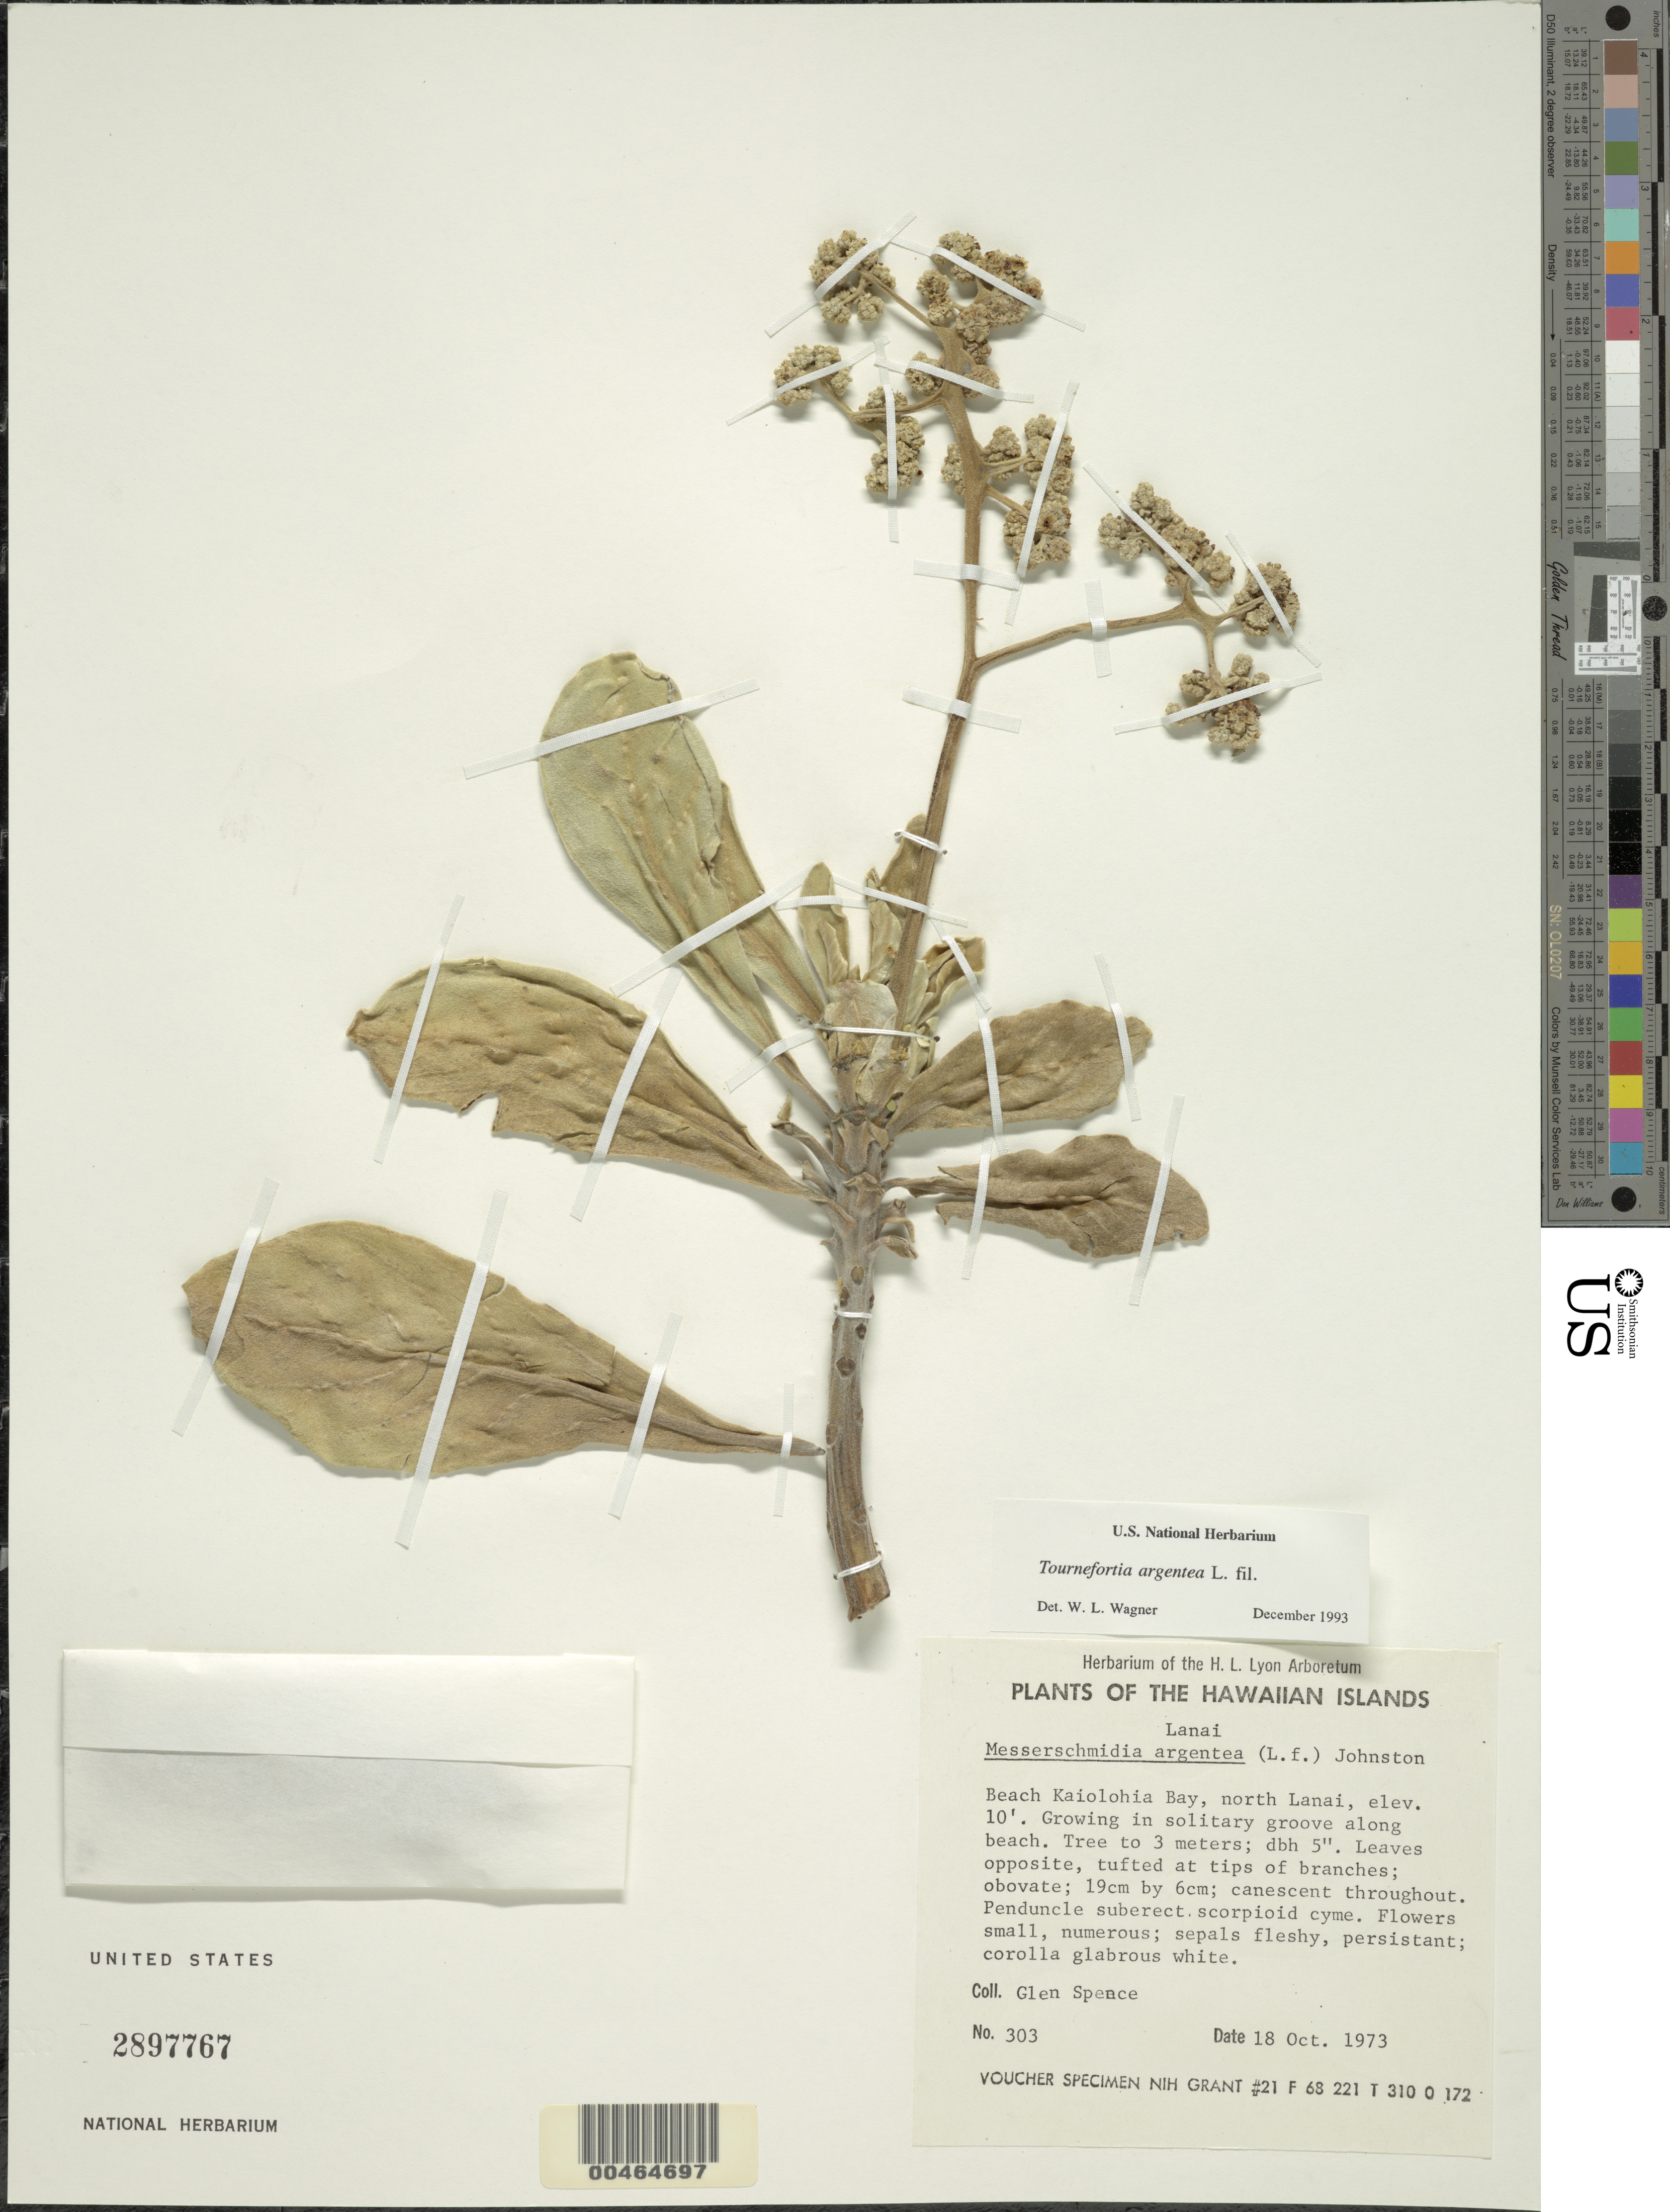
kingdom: Plantae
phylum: Tracheophyta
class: Magnoliopsida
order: Boraginales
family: Heliotropiaceae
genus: Heliotropium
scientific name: Heliotropium arboreum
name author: (Blanco) Mabberley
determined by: Wagner, W. L., (BOT), Smithsonian Institution - National Museum of Natural History (UNITED STATES)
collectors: G. Spence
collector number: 303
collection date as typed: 18 Oct 1973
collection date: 1973-10-18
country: United States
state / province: Hawaii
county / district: Maui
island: Lana'i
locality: Beach Kaiolohia Bay, North Lanai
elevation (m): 3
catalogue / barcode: US 2897767